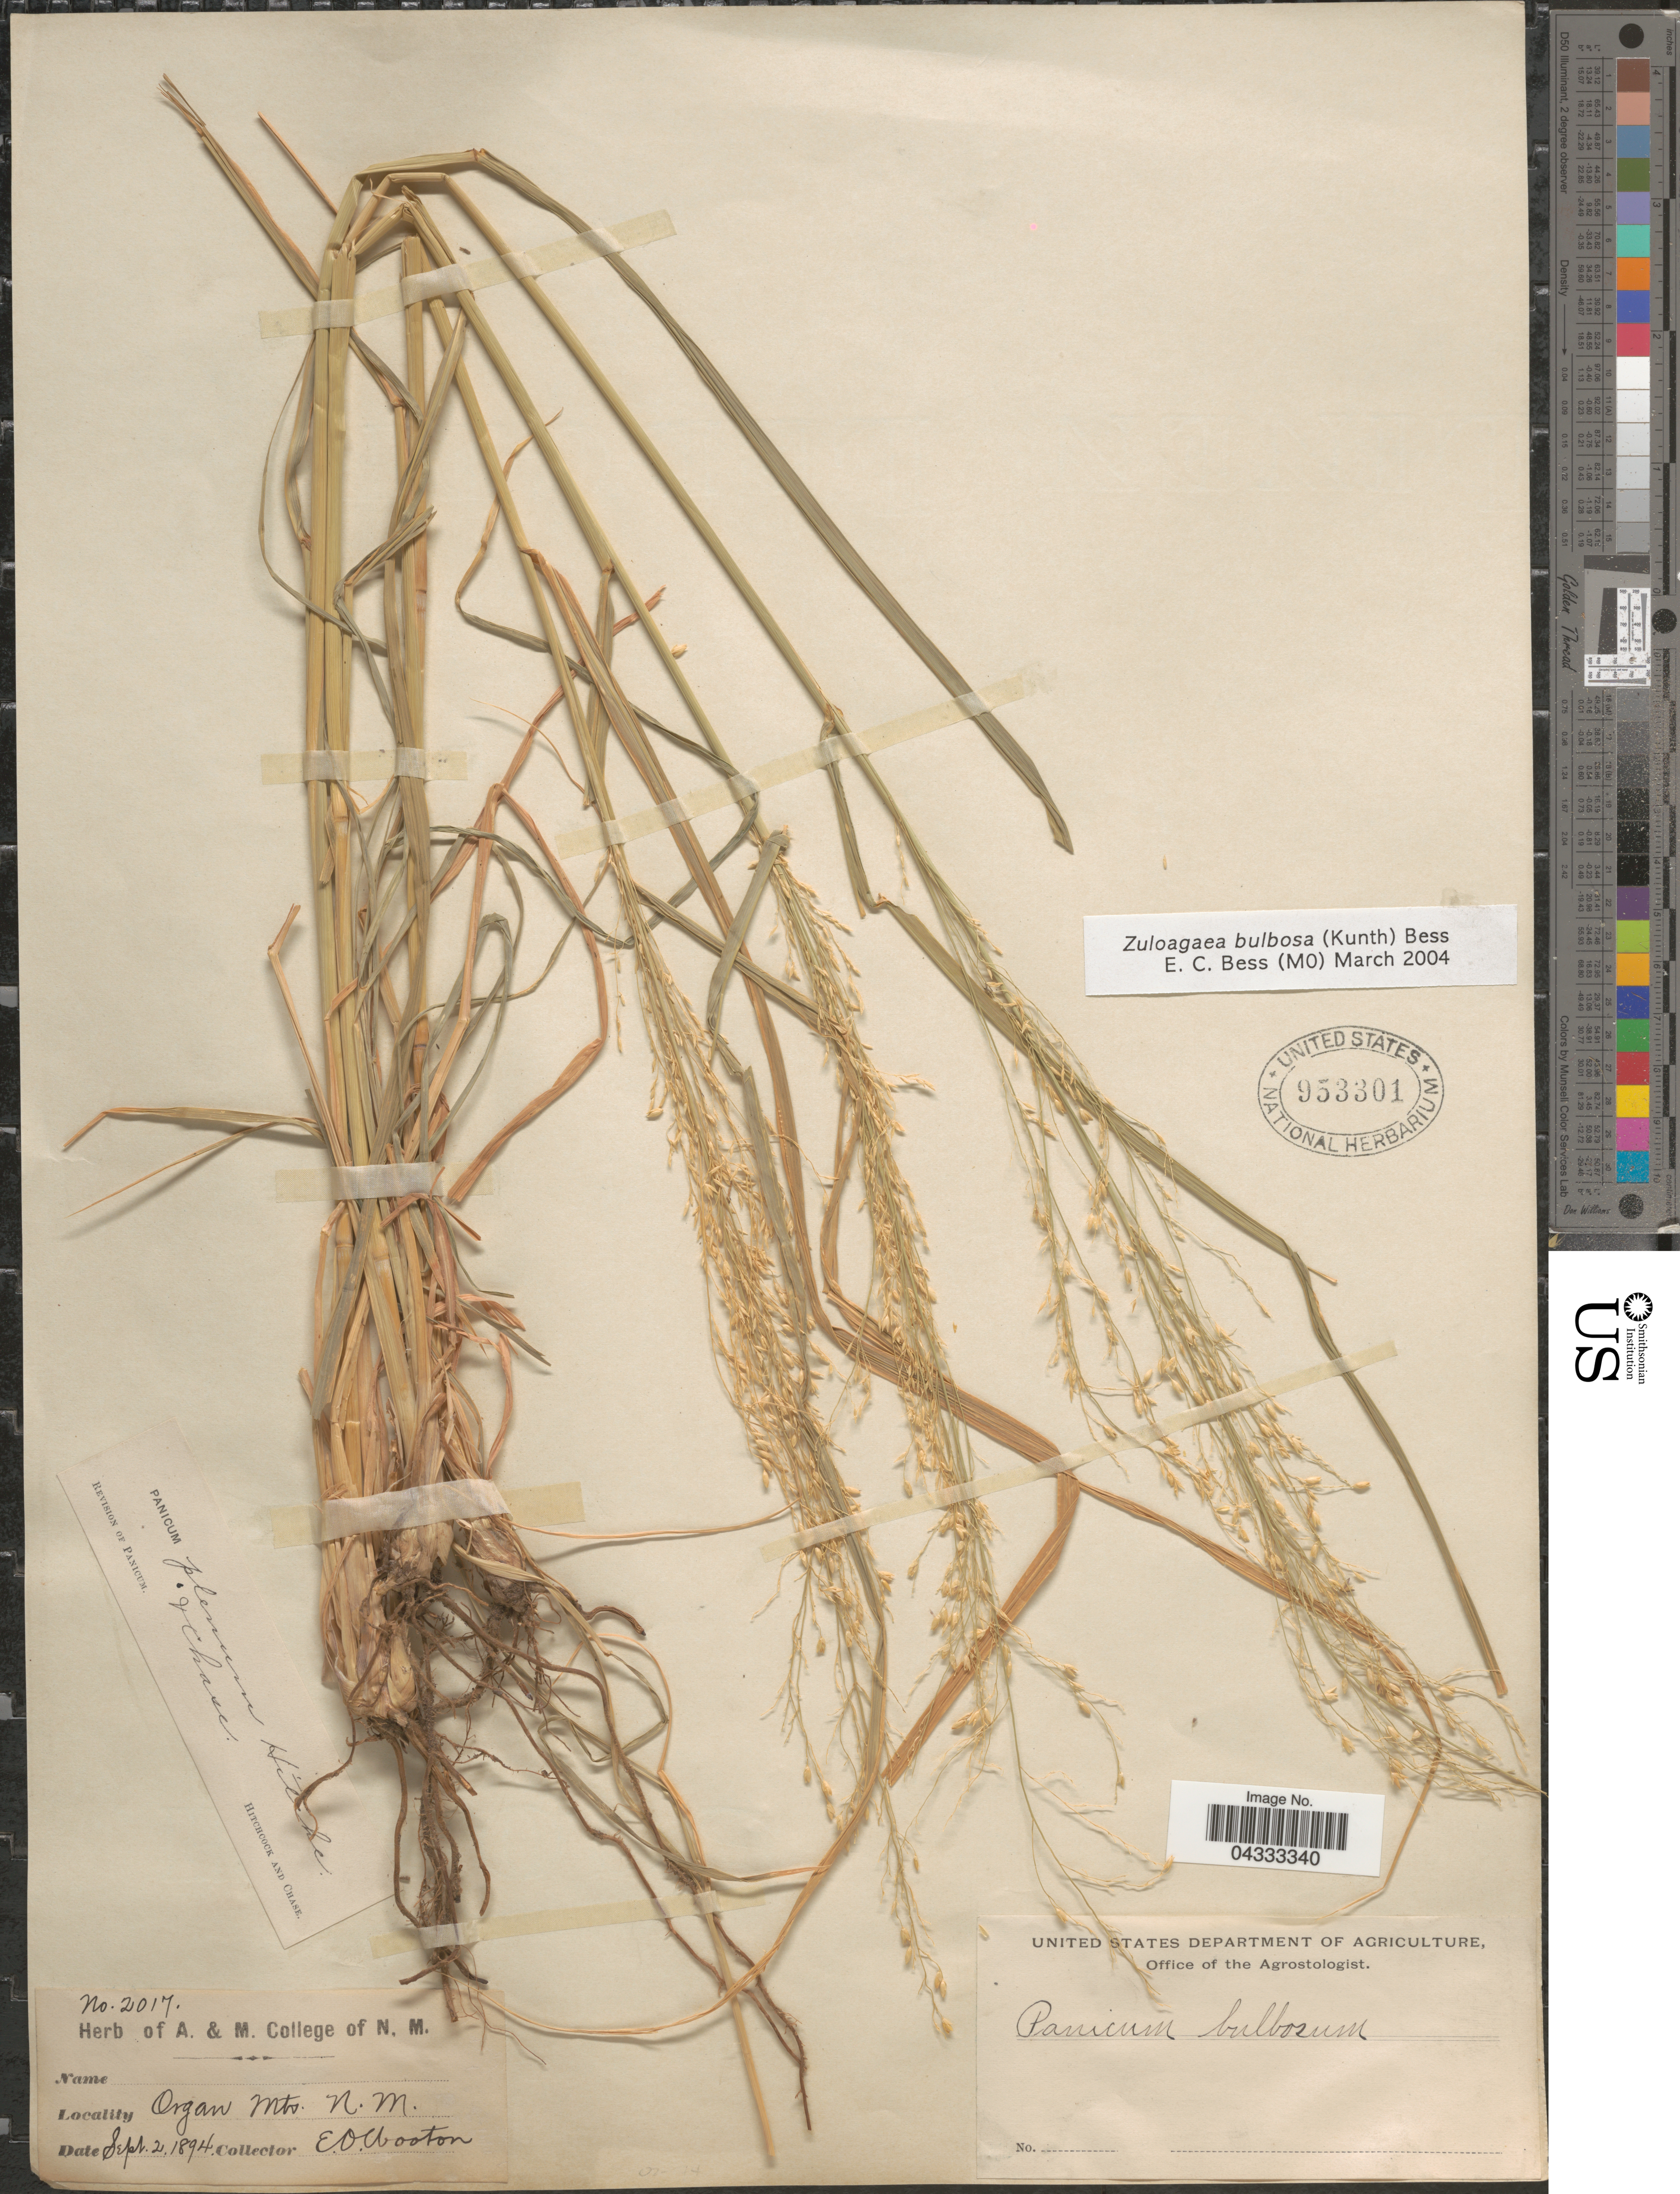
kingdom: Plantae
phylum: Tracheophyta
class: Liliopsida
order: Poales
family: Poaceae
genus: Zuloagaea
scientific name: Zuloagaea bulbosa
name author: (Kunth) E. Bess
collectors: E. O. Wooton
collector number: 2017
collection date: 1894-09-02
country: United States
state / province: New Mexico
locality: Organ Mts.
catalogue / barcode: US 953301